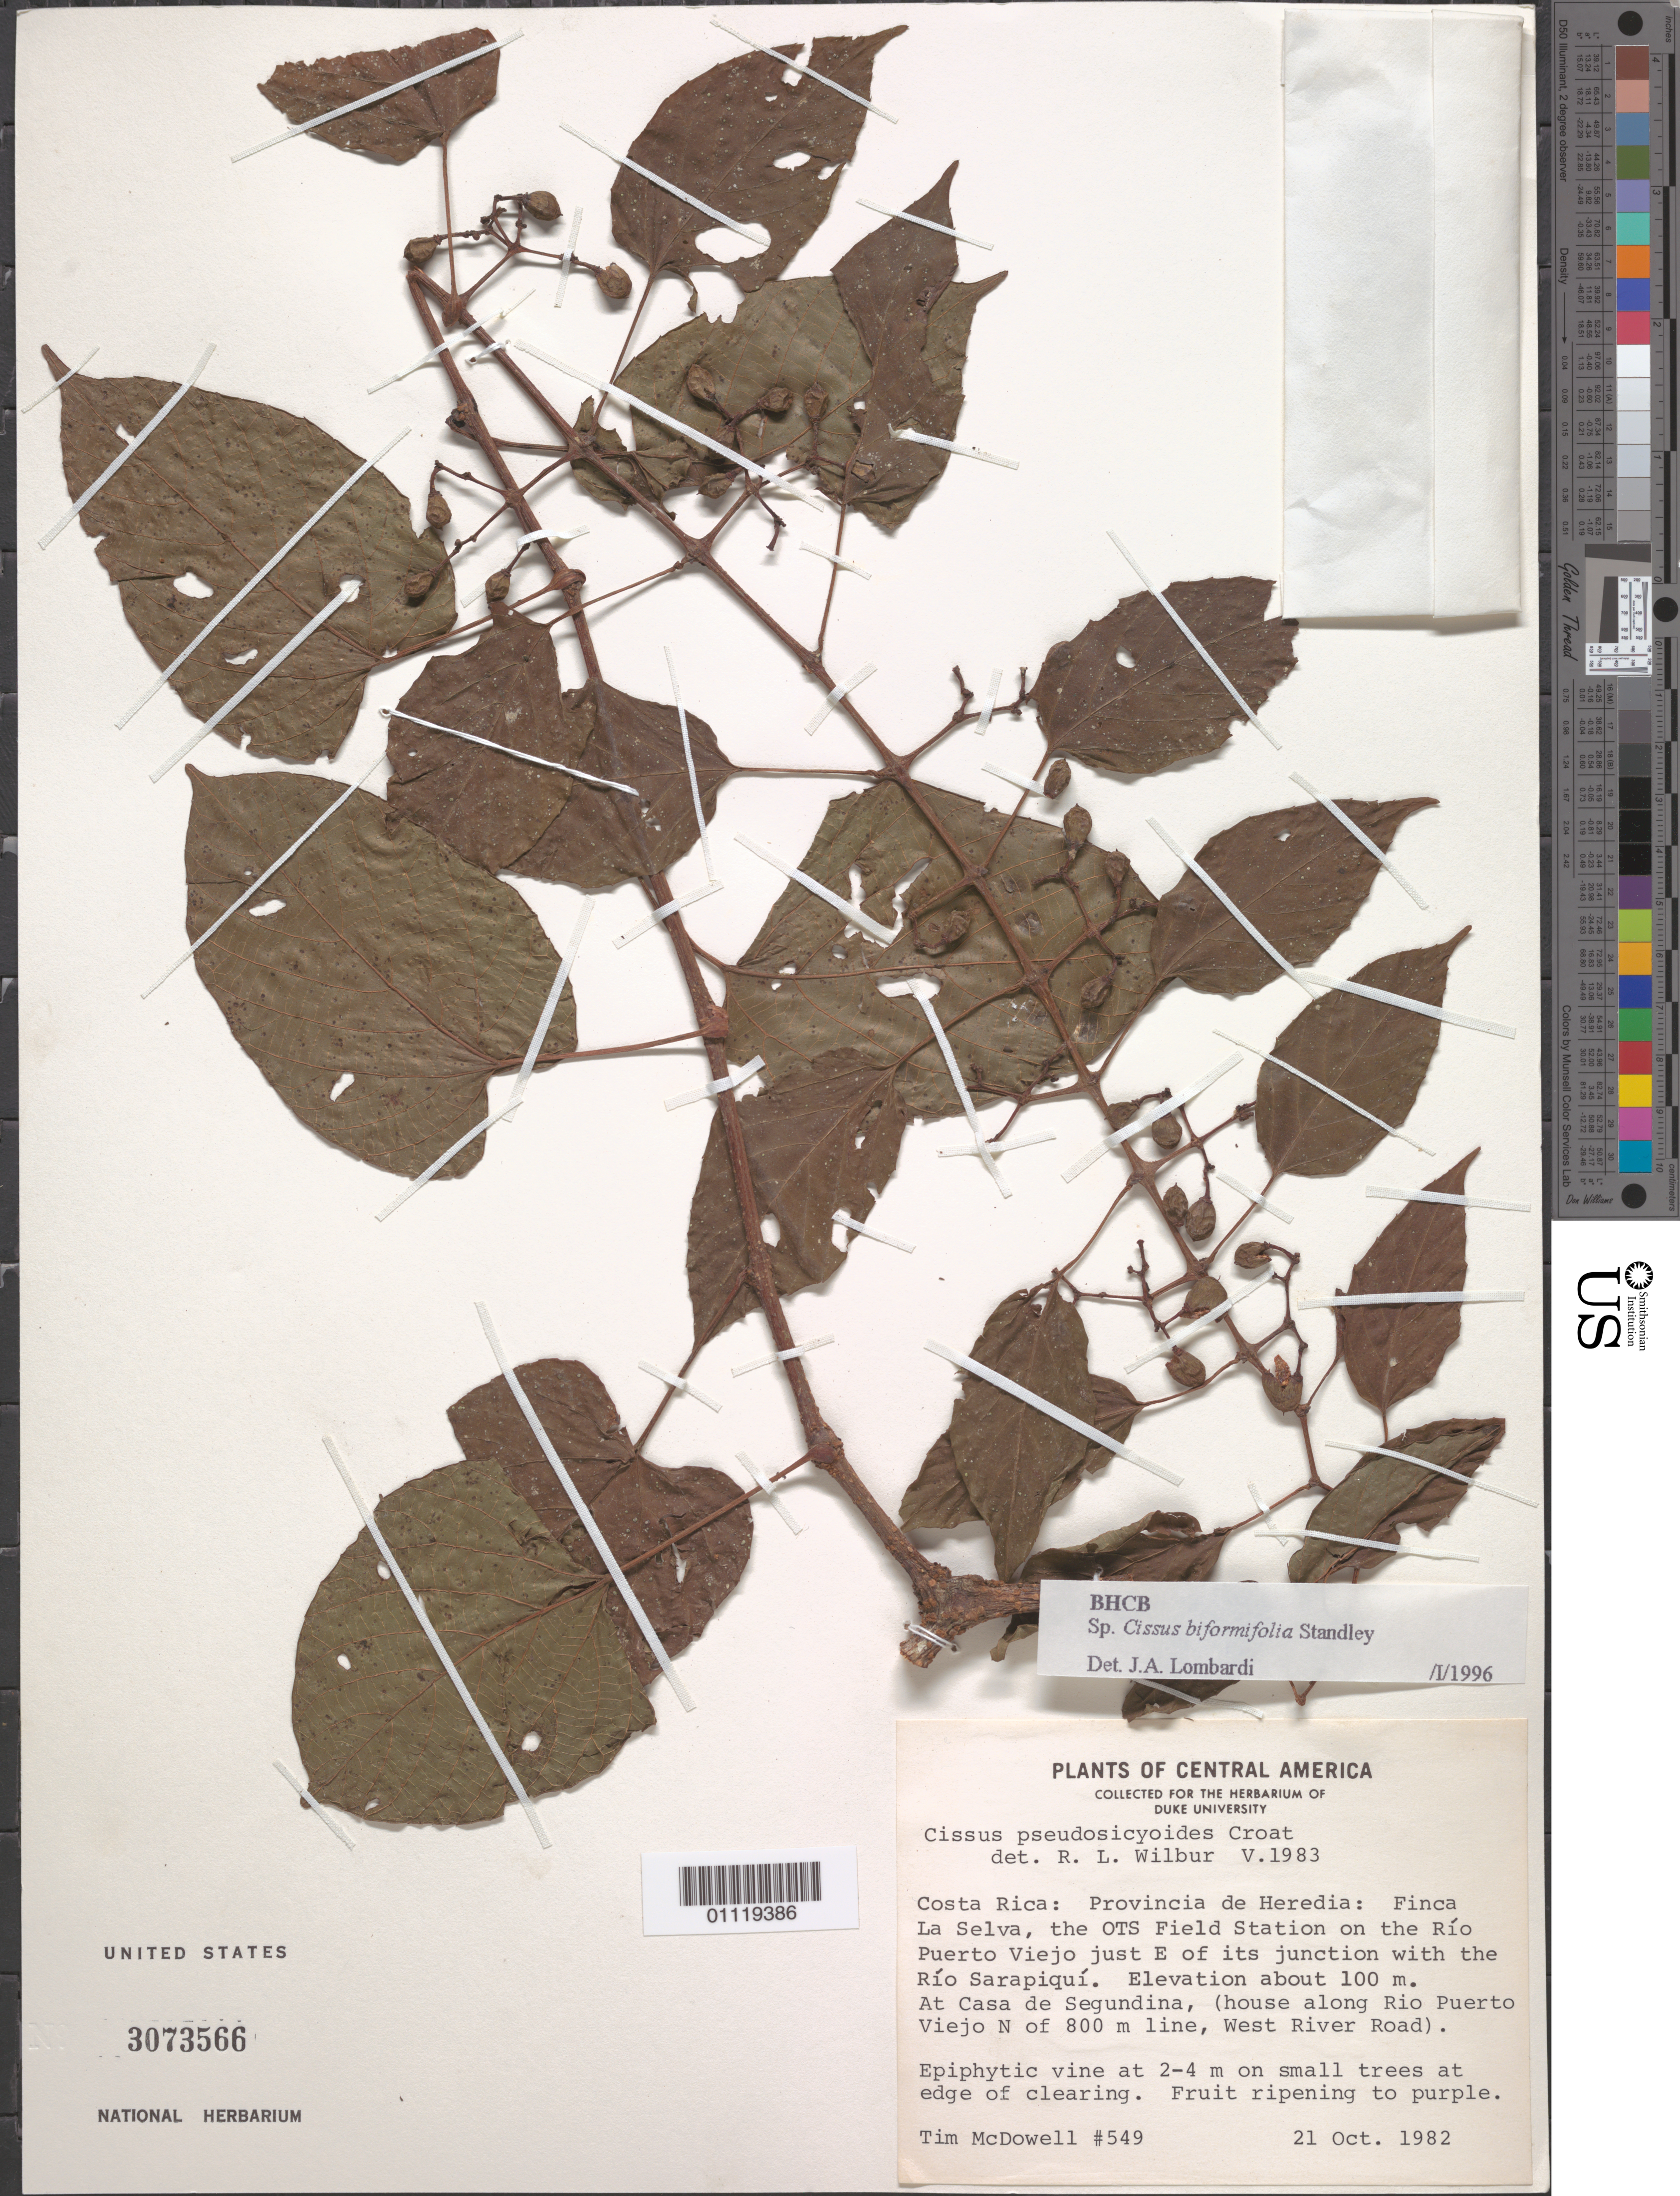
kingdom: Plantae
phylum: Tracheophyta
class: Magnoliopsida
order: Vitales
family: Vitaceae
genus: Cissus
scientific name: Cissus biformifolia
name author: Standl.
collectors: T. McDowell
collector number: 549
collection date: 1982-10-21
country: Costa Rica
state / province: Heredia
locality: Finca La Selva, the OTS Field Station on the Rio Puerto Viejo just E of its junction with the Rio Sarapiqui. West River Road.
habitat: Epiphytic vine, on small trees at edge of clearing.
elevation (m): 800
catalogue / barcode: US 3073566